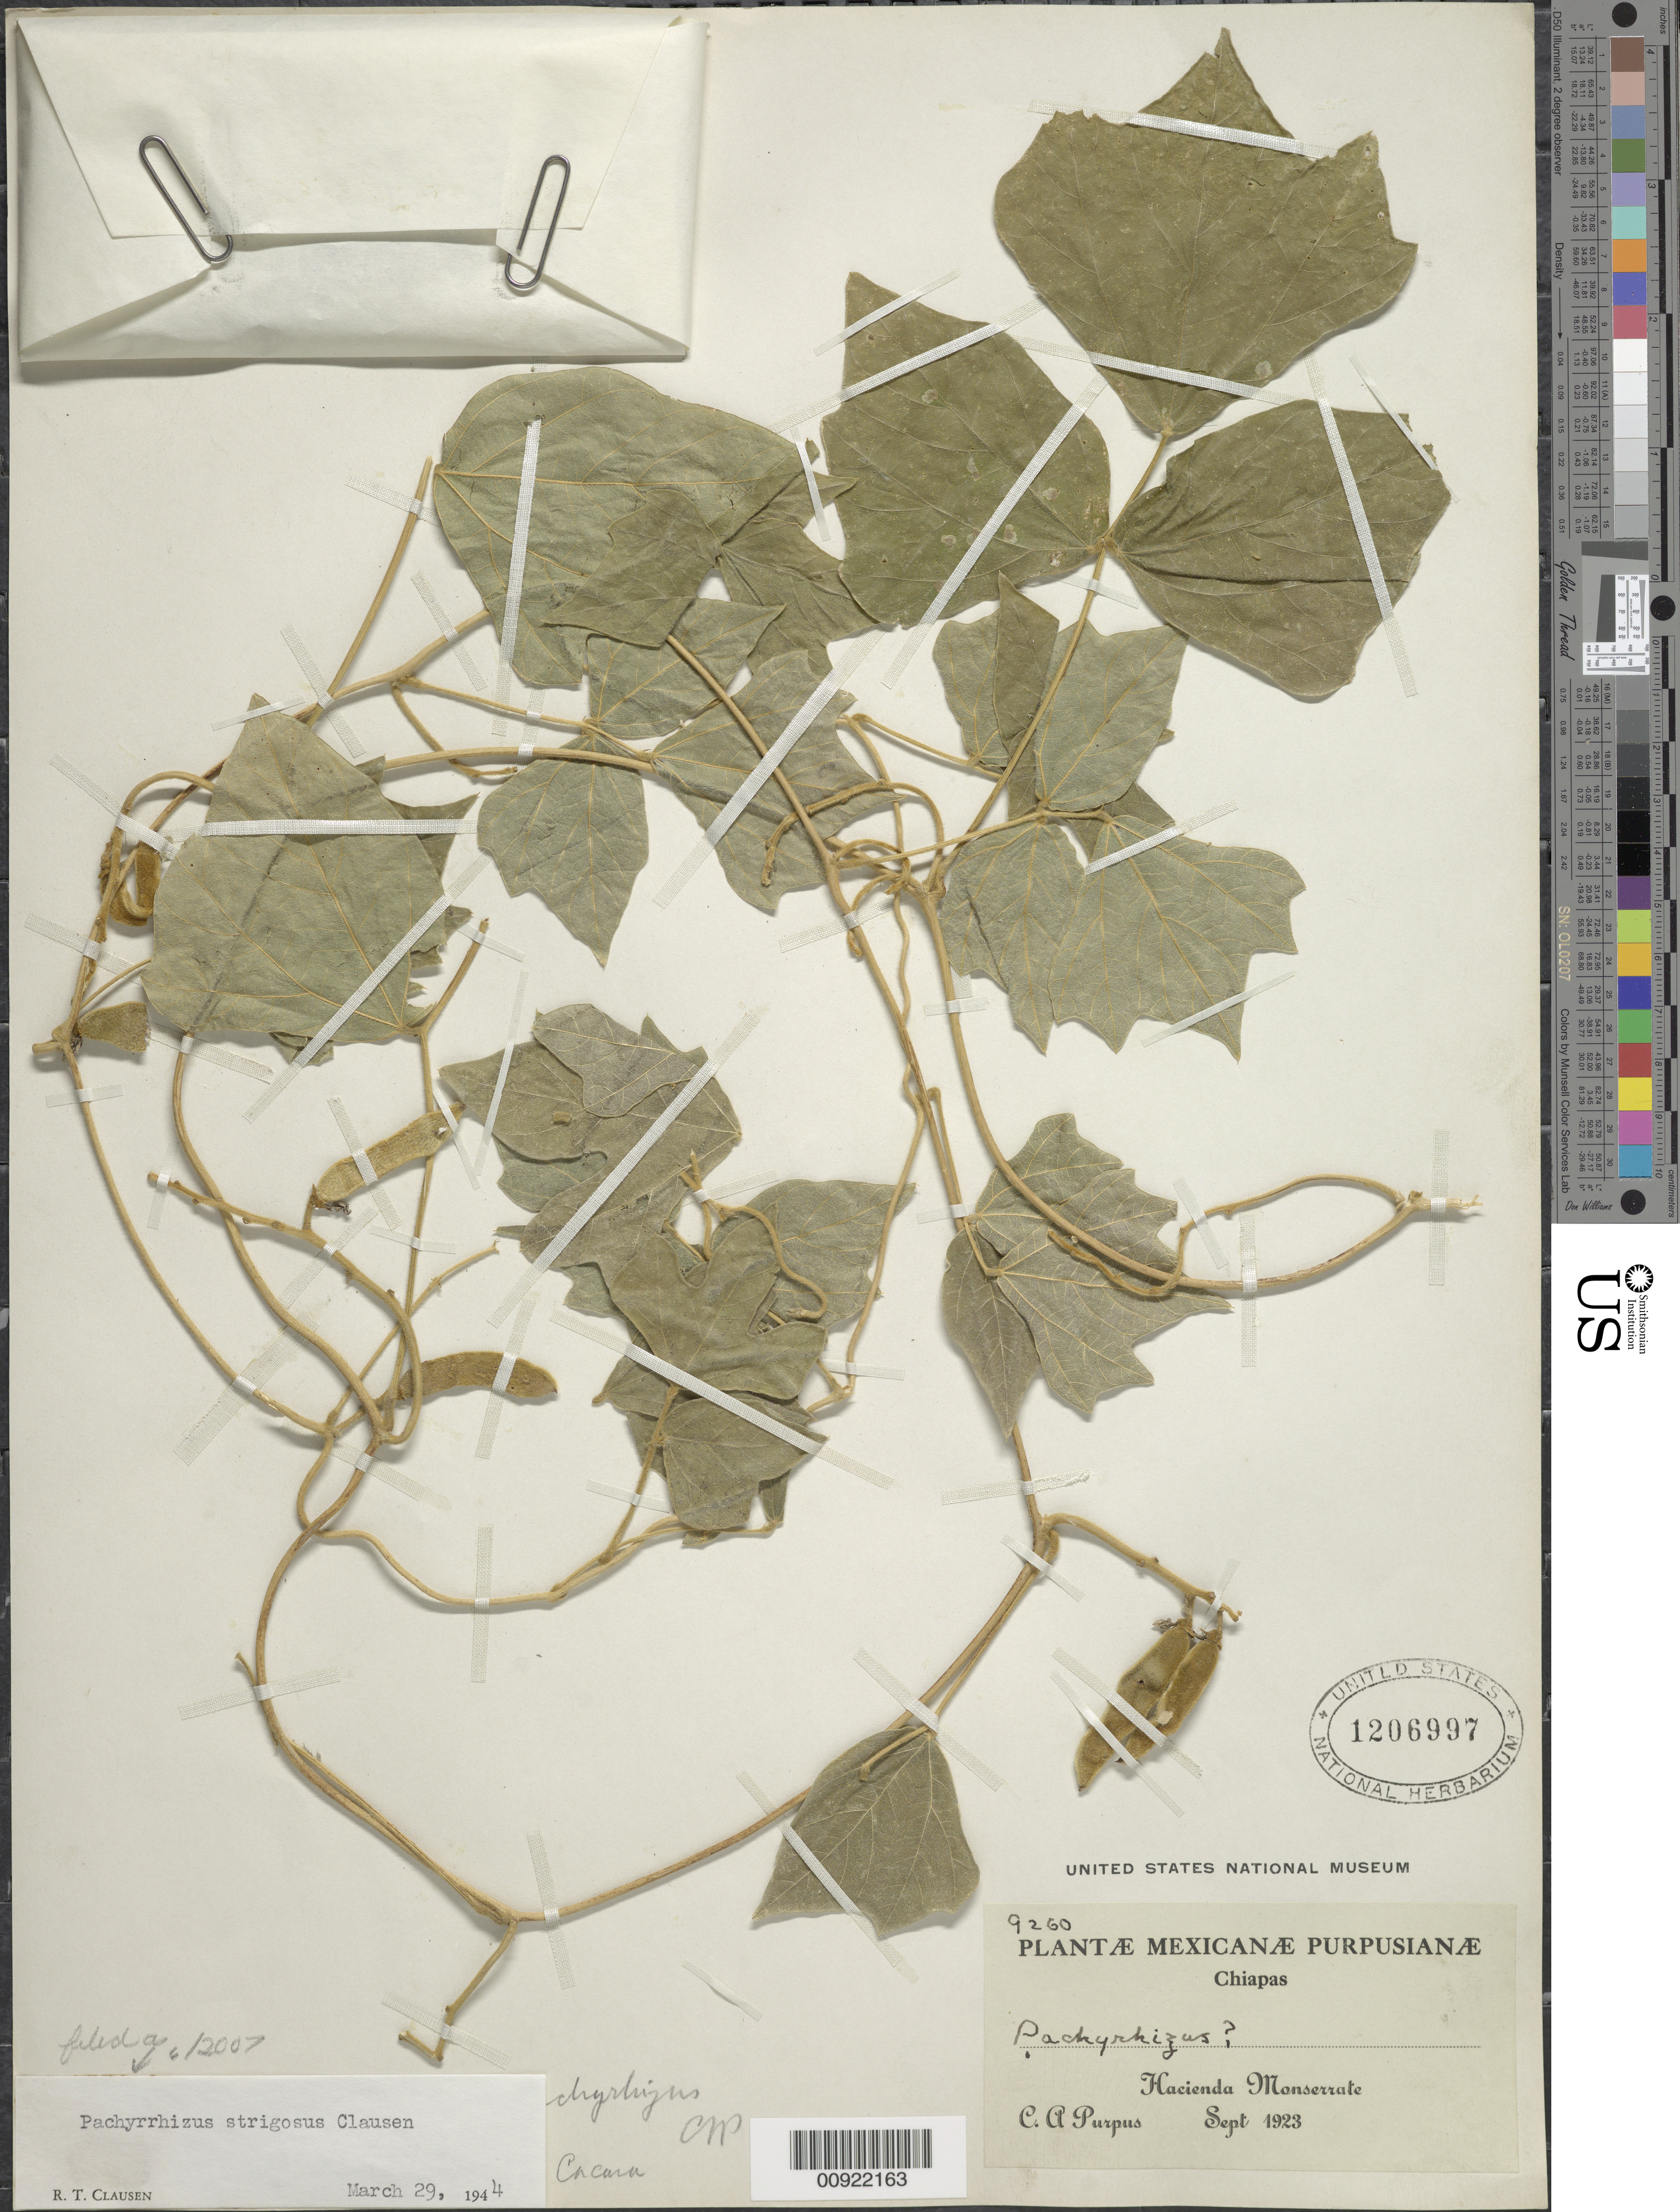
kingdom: Plantae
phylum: Tracheophyta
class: Magnoliopsida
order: Fabales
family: Fabaceae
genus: Pachyrhizus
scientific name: Pachyrhizus strigosus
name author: R.T. Clausen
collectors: C. A. Purpus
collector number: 9260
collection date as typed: Sep 1923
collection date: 1923-09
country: Mexico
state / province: Chiapas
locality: Hacienda Monserrate.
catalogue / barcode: US 1206997